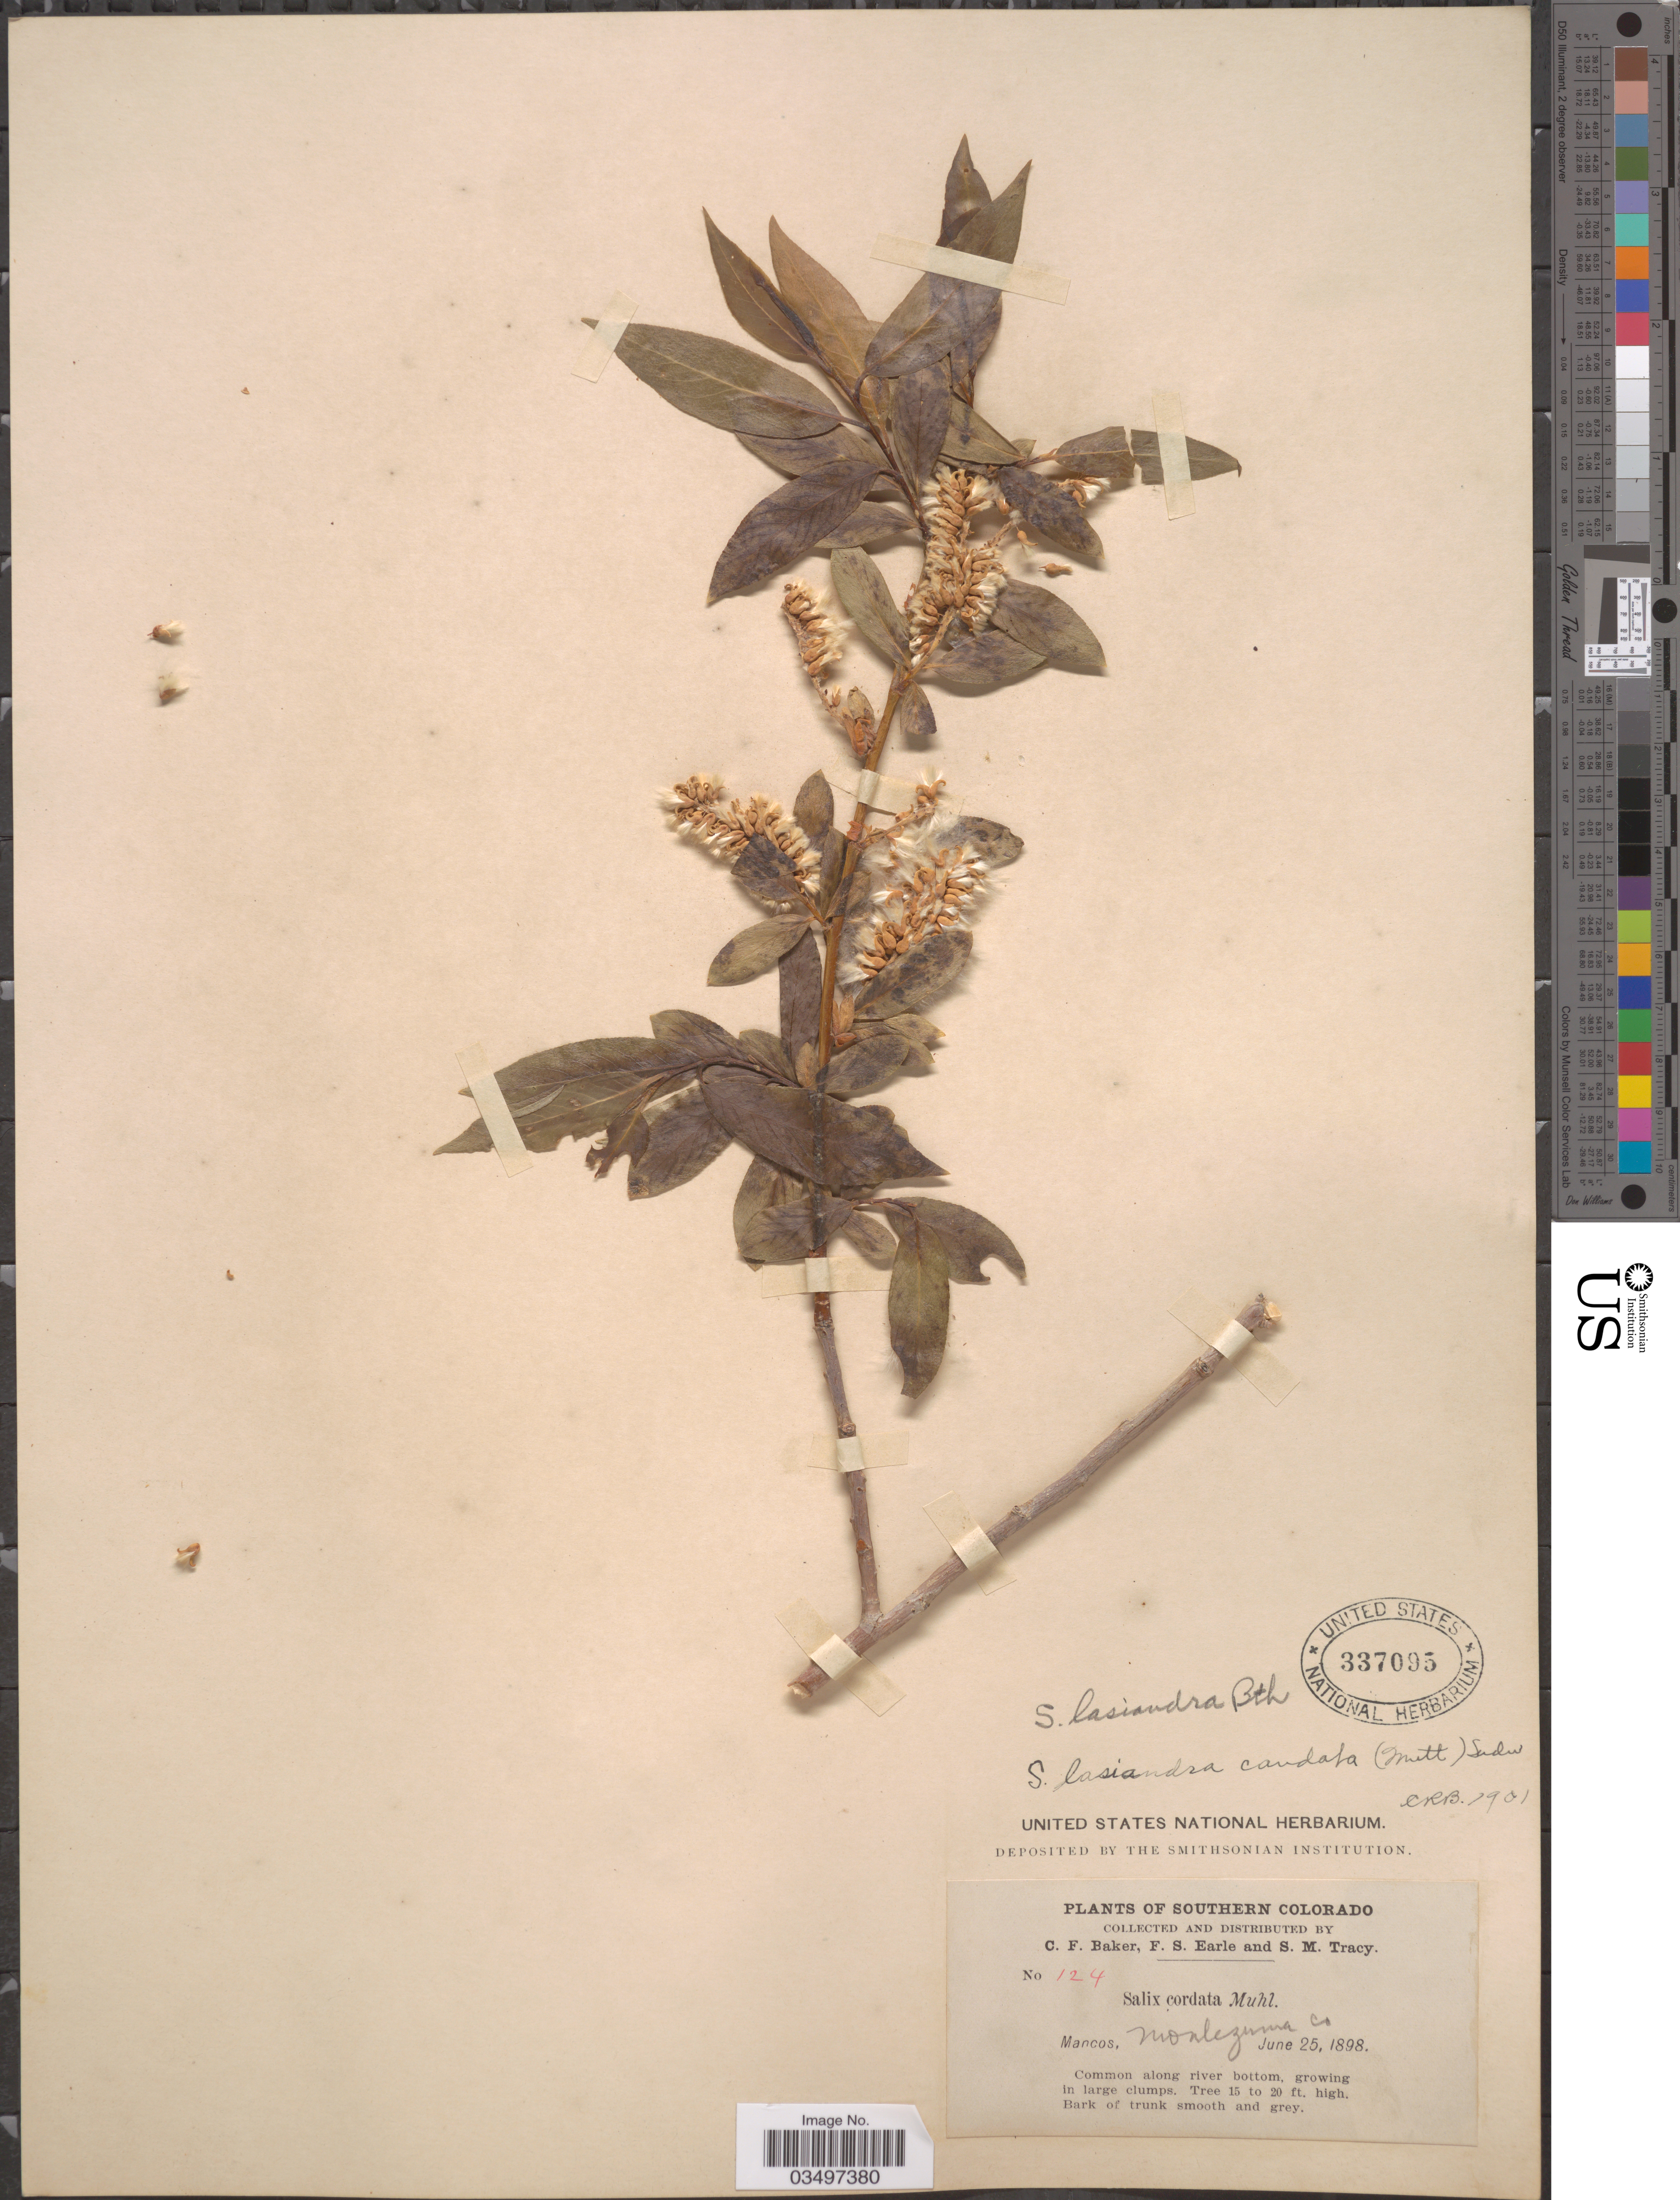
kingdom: Plantae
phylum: Tracheophyta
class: Magnoliopsida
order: Malpighiales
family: Salicaceae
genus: Salix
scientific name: Salix fendleriana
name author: Andersson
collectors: C. F. Baker, F. S. Earle & S. M. Tracy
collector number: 124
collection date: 1898-06-25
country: United States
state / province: Colorado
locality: Southern Colorado. Mancos, Montezuma Co.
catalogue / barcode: US 337095